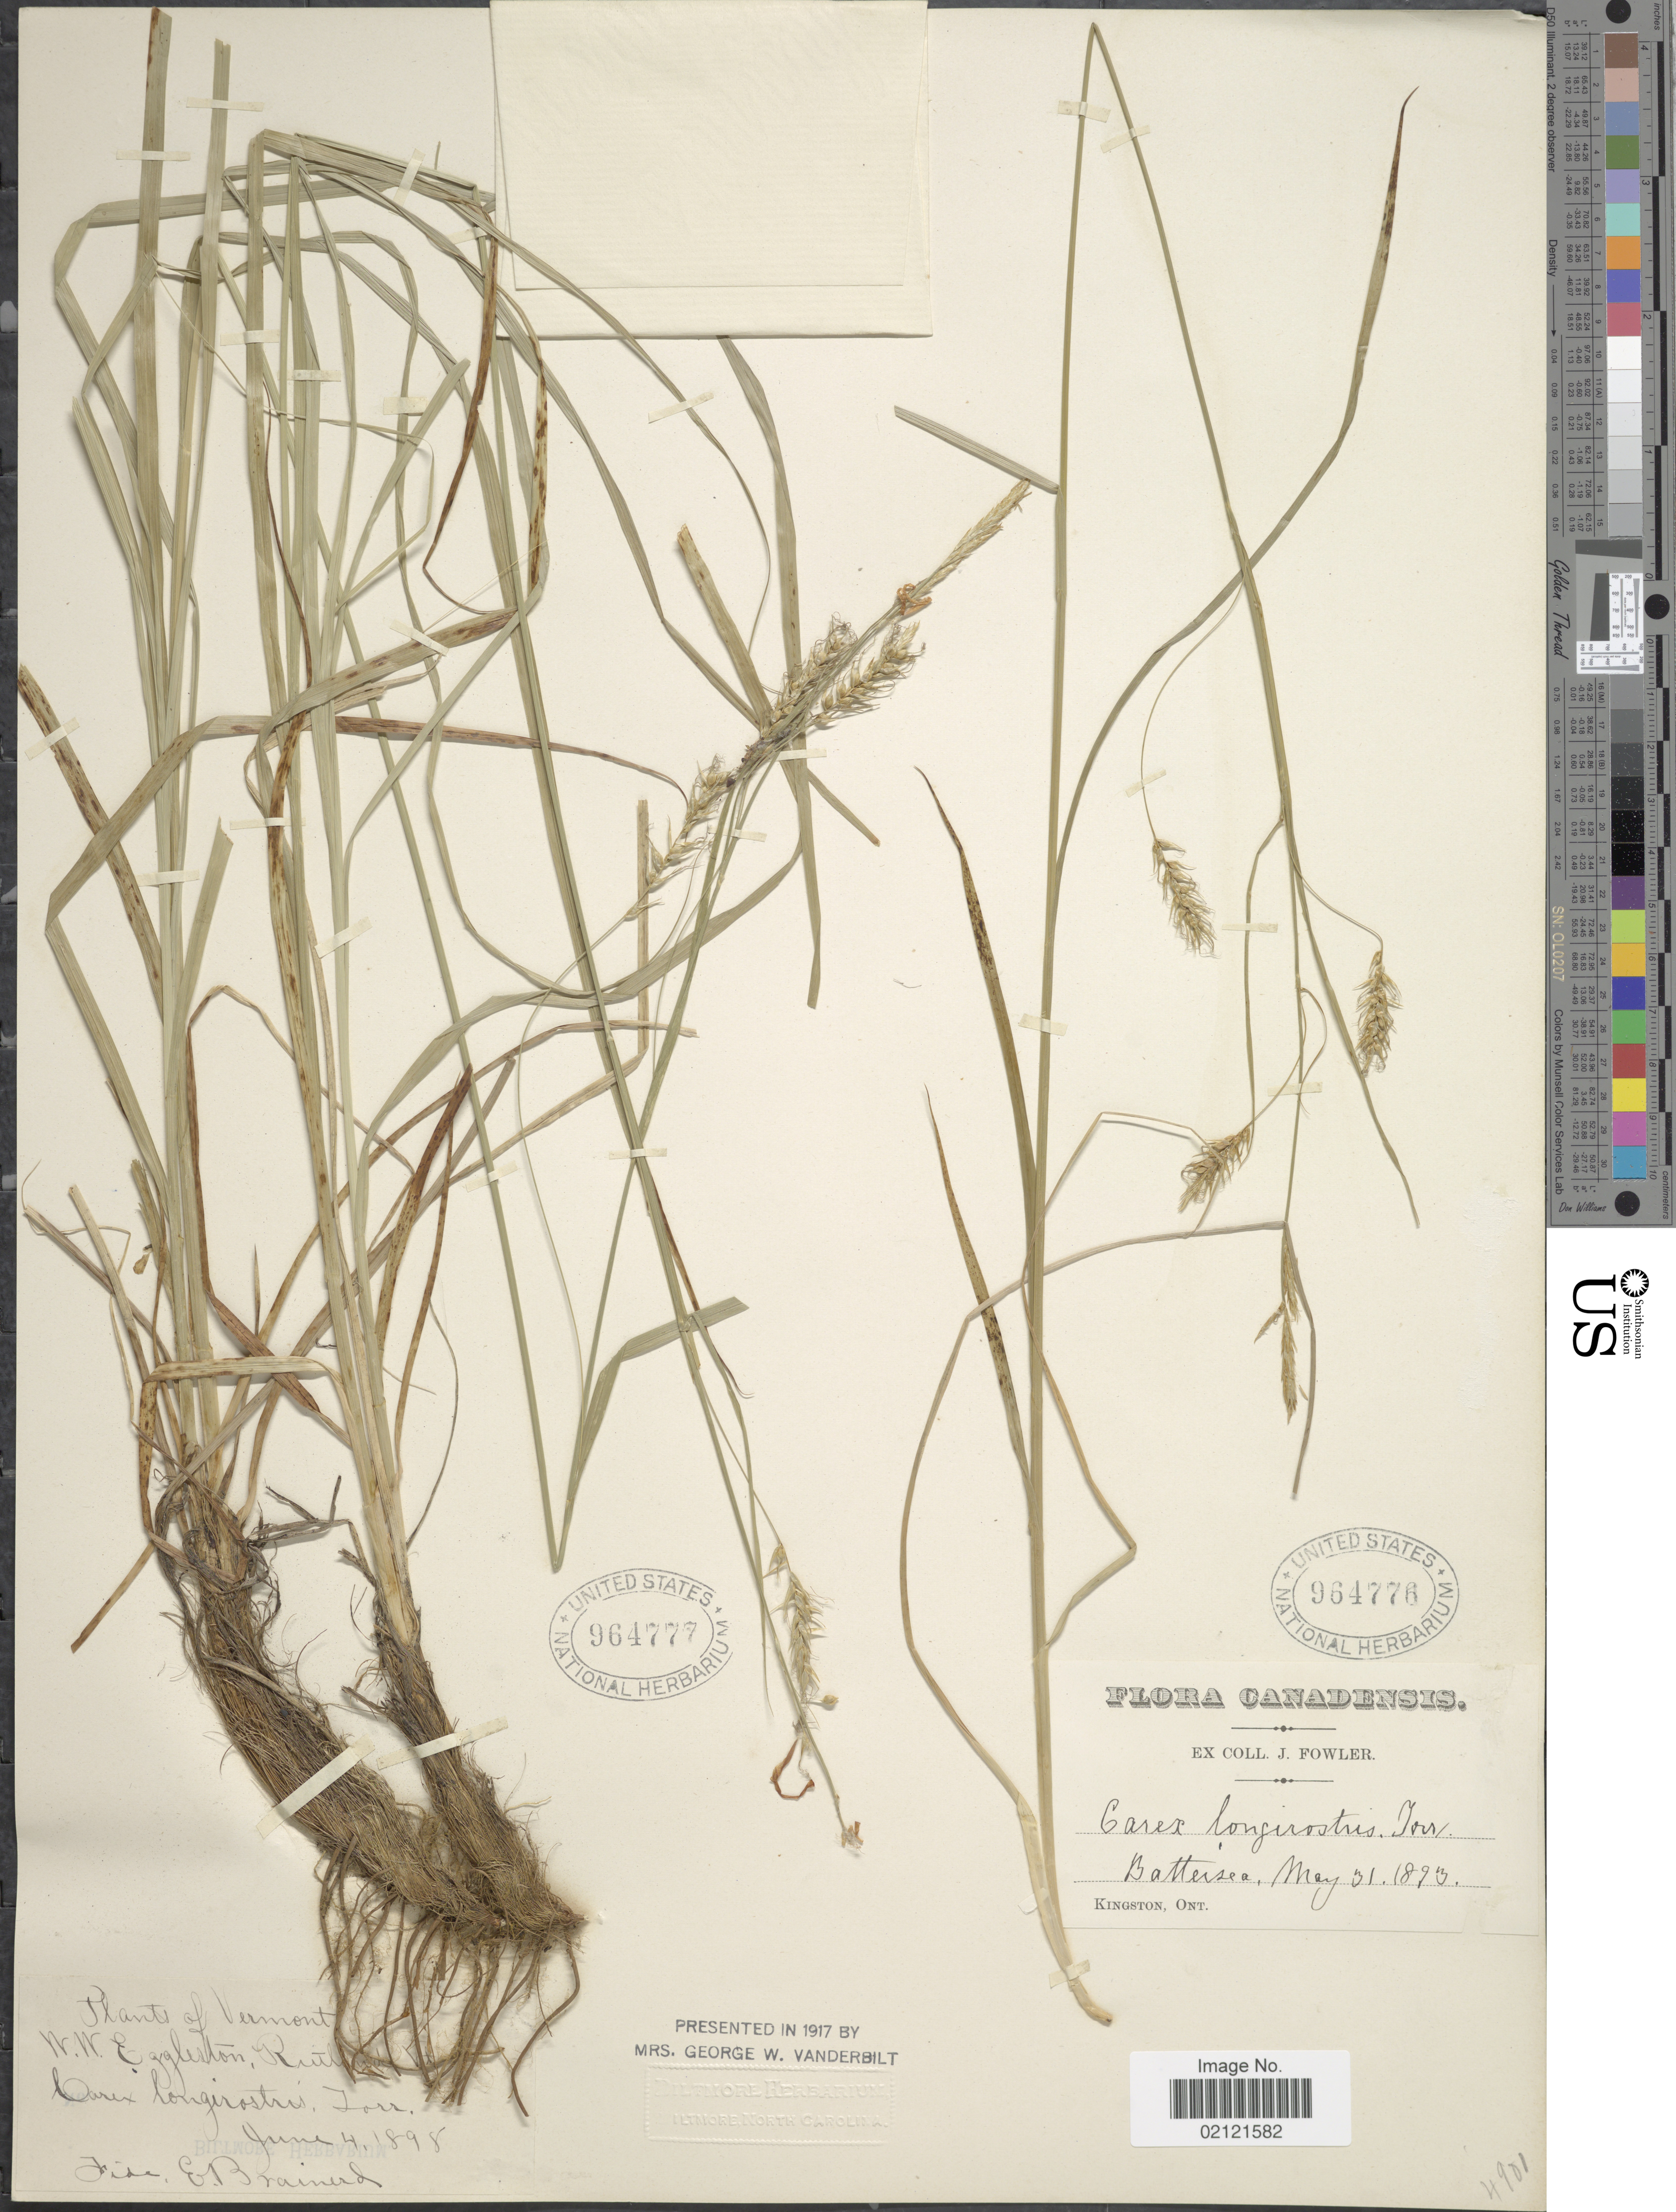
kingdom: Plantae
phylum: Tracheophyta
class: Liliopsida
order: Poales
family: Cyperaceae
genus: Carex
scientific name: Carex sprengelii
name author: Dewey ex Spreng.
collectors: J. P. Fowler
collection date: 1893-05-31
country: Canada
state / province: Ontario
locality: Battersea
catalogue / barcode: US 964776-2